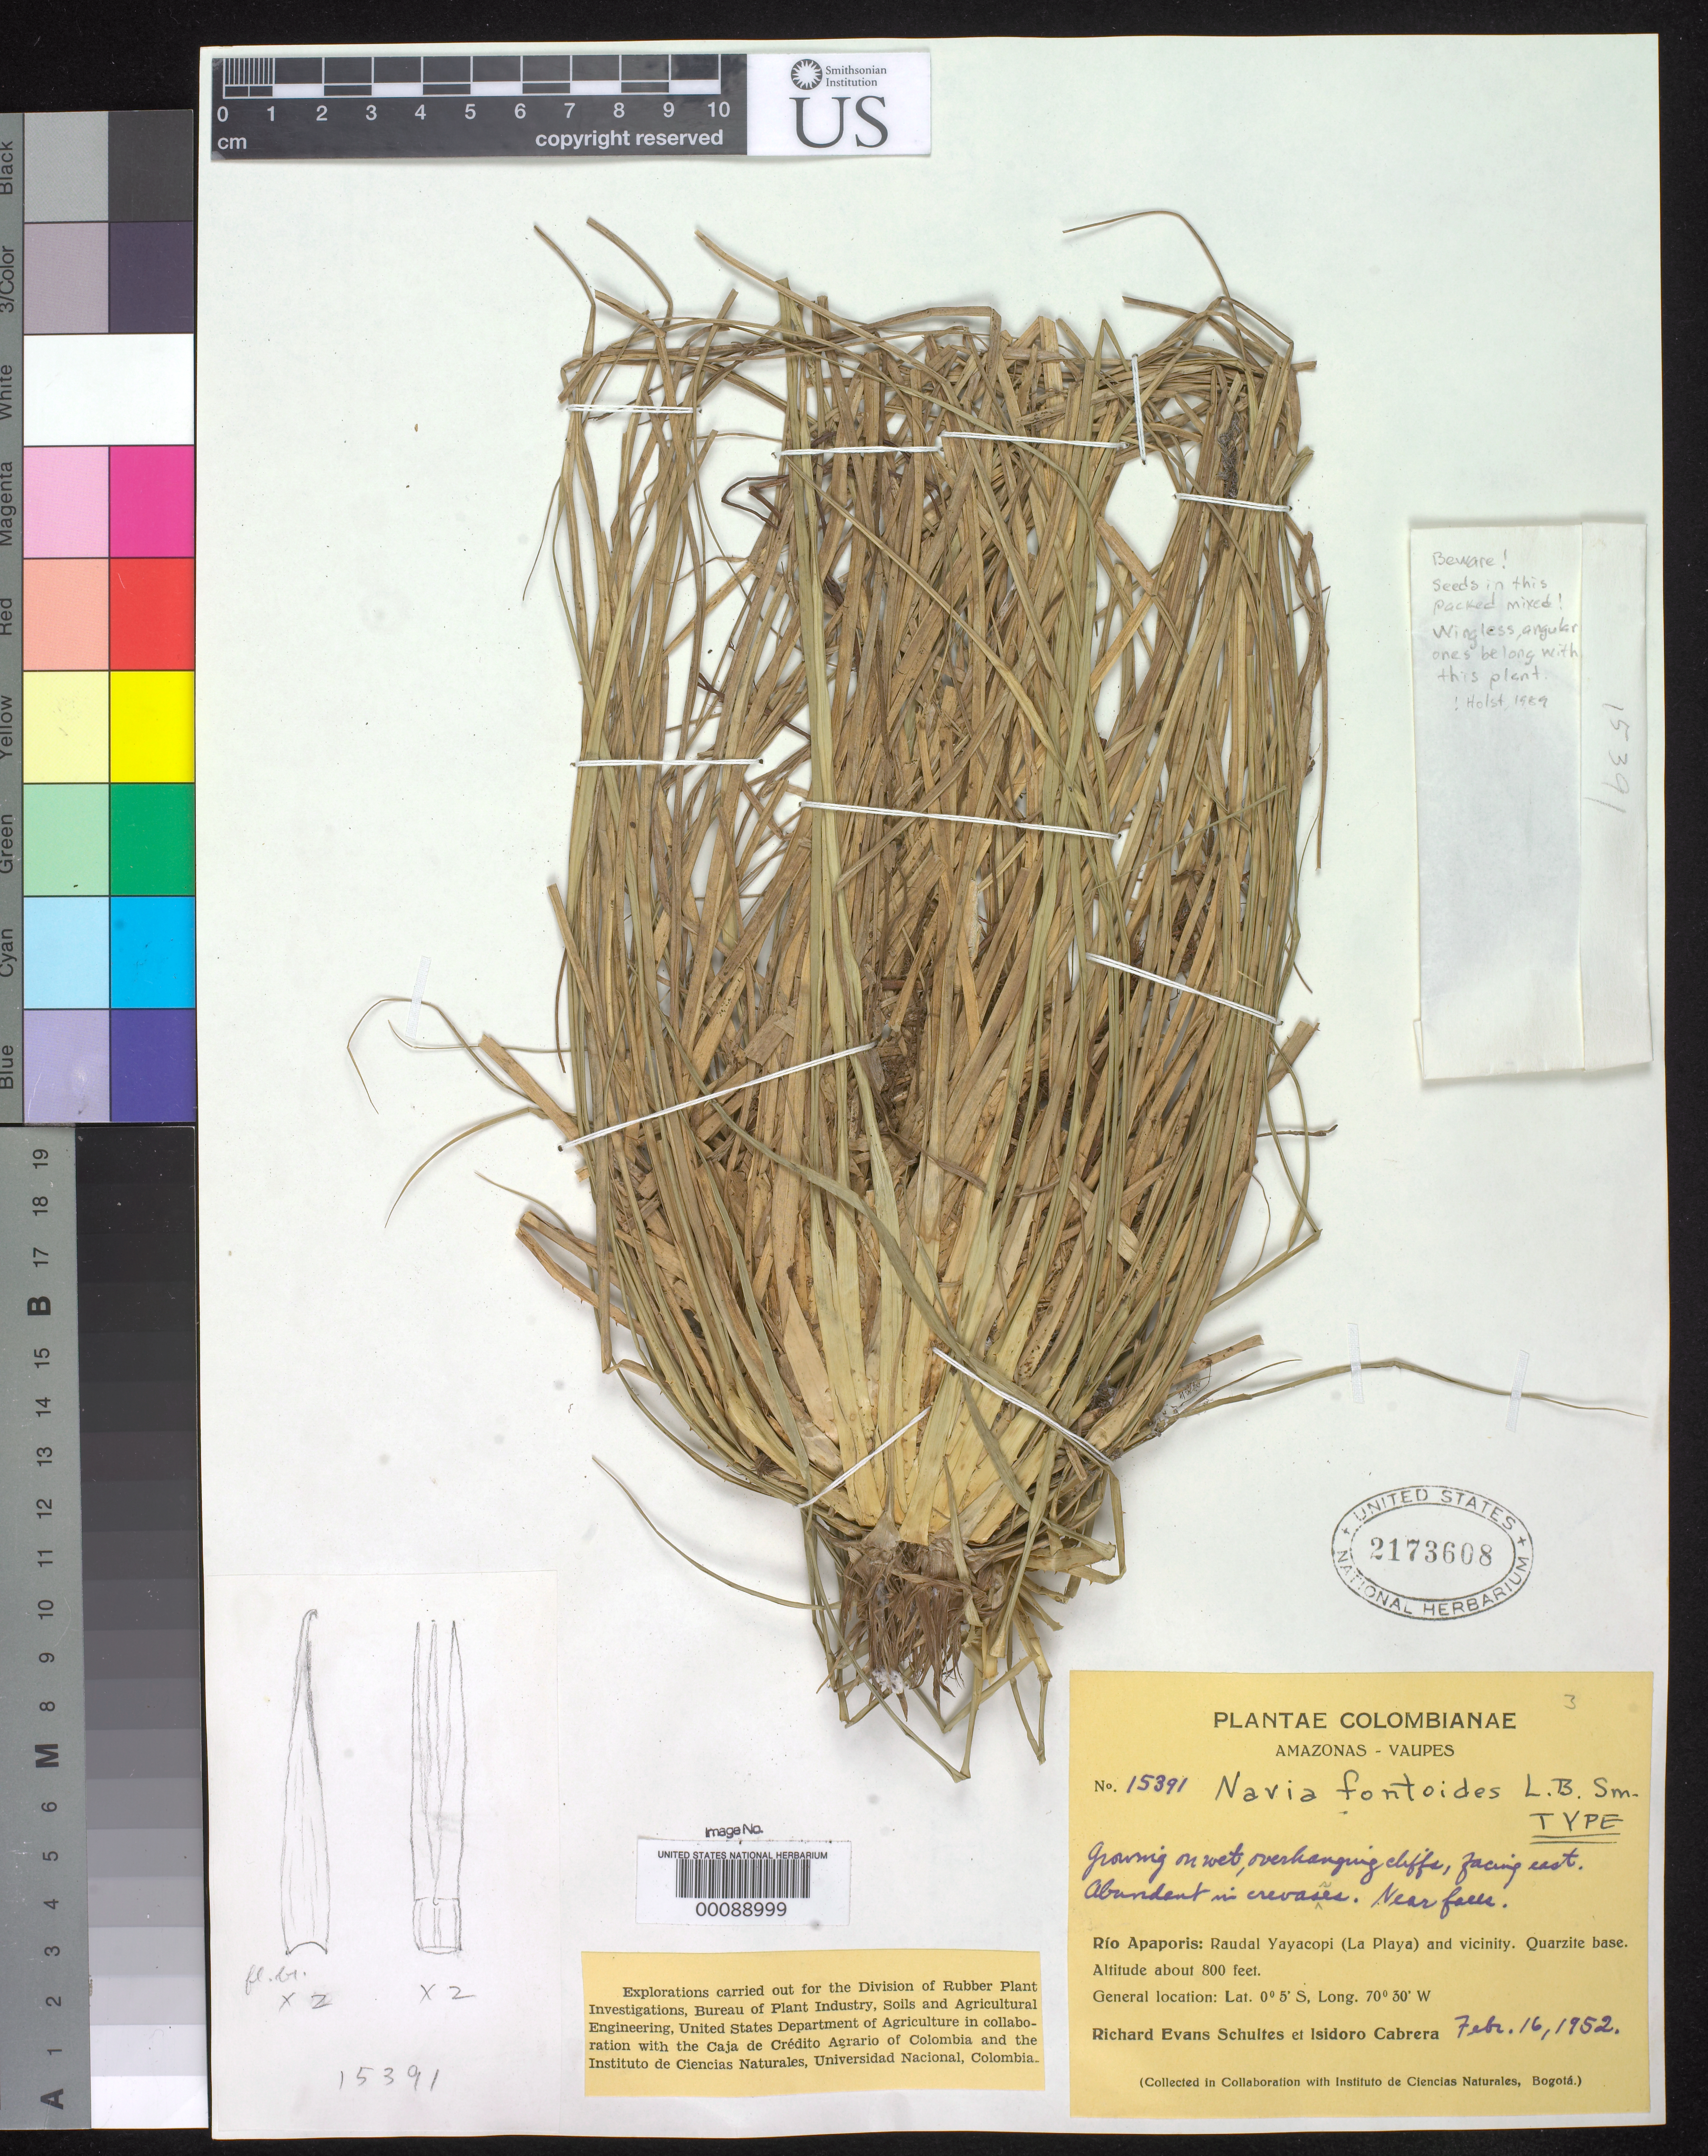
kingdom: Plantae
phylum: Tracheophyta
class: Liliopsida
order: Poales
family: Bromeliaceae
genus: Navia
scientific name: Navia fontoides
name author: L.B. Sm.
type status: Holotype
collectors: R. E. Schultes & I. Cabrera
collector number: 15391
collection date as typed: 16 Feb 1952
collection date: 1952-02-16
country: Colombia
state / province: Amazônas / Vaupés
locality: Rio Apaporis, Raudal Ya Yacopi, La Playa.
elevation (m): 244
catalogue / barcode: US 2173608